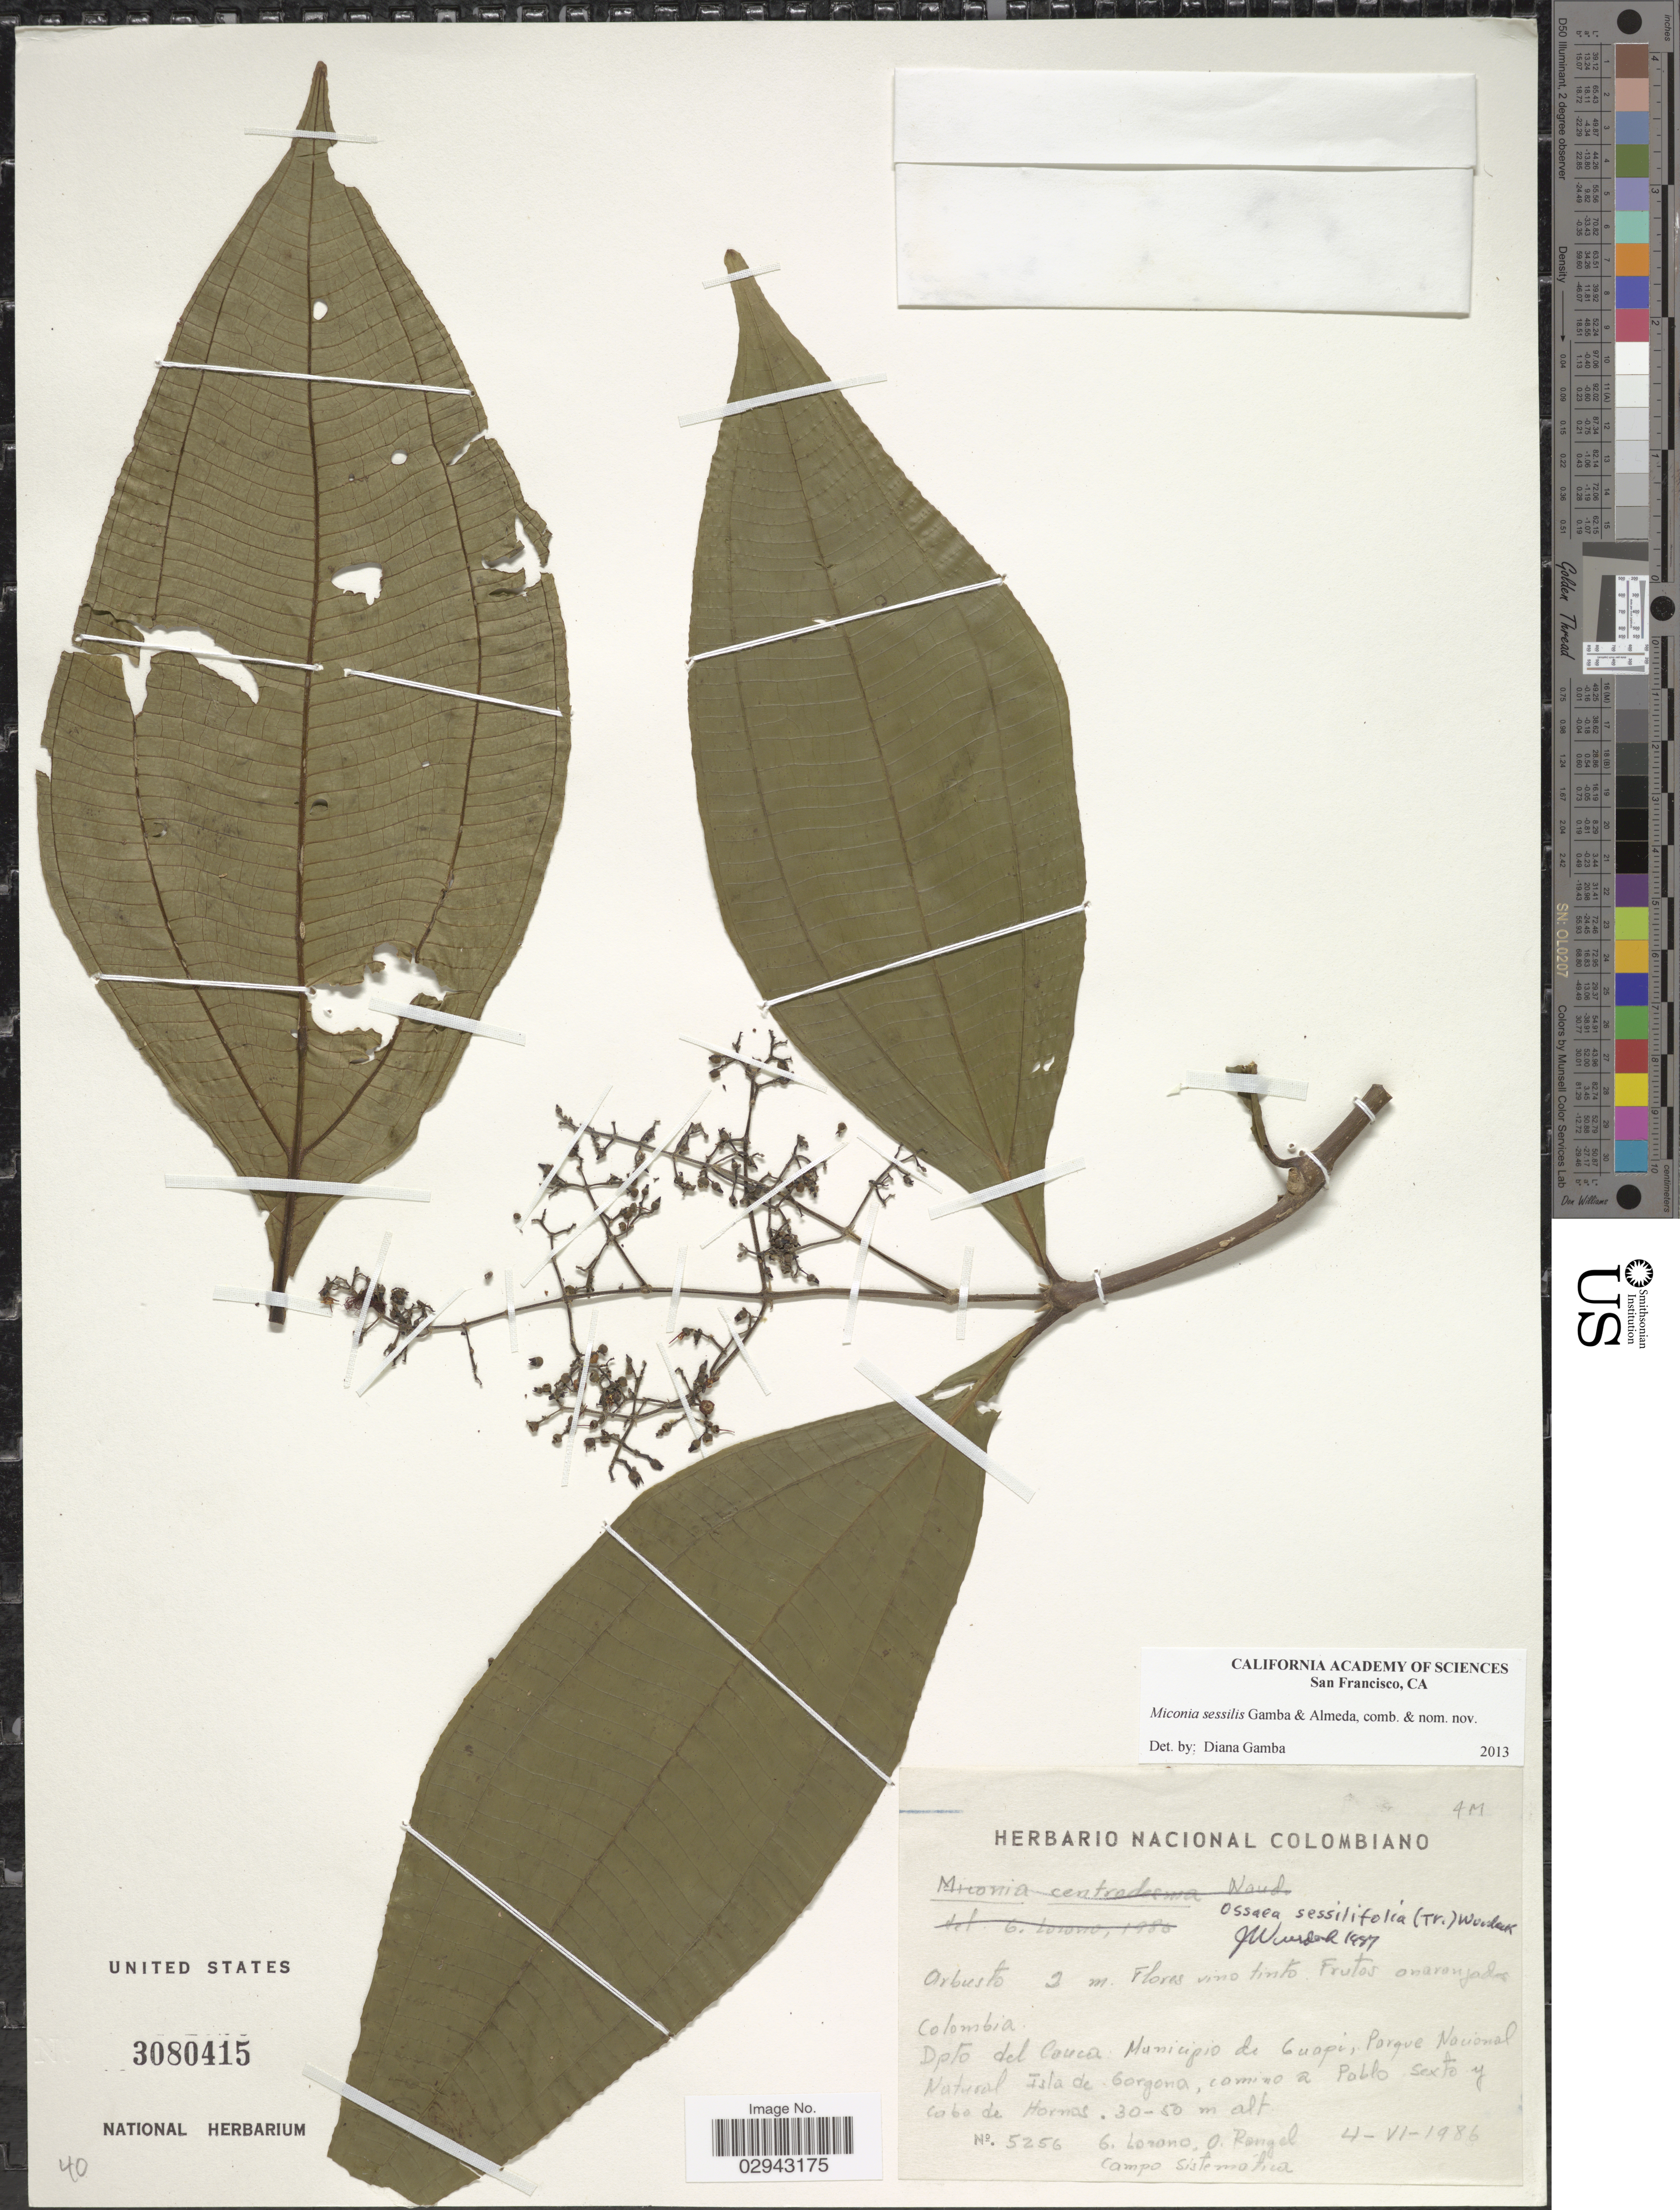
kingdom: Plantae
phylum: Tracheophyta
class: Magnoliopsida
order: Myrtales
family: Melastomataceae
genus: Miconia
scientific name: Miconia sessilis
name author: Gamba & Almeda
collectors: G. Lorano & O. Rangel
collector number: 5256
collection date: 1986-06-04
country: Colombia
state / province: Cauca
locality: Dpto del Cauca: Municipio de Guapi, Parque Nacional Natural Isla de Gorgona, camino a Pablo Sexto y Cabo de Hornas.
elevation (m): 30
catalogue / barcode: US 3080415